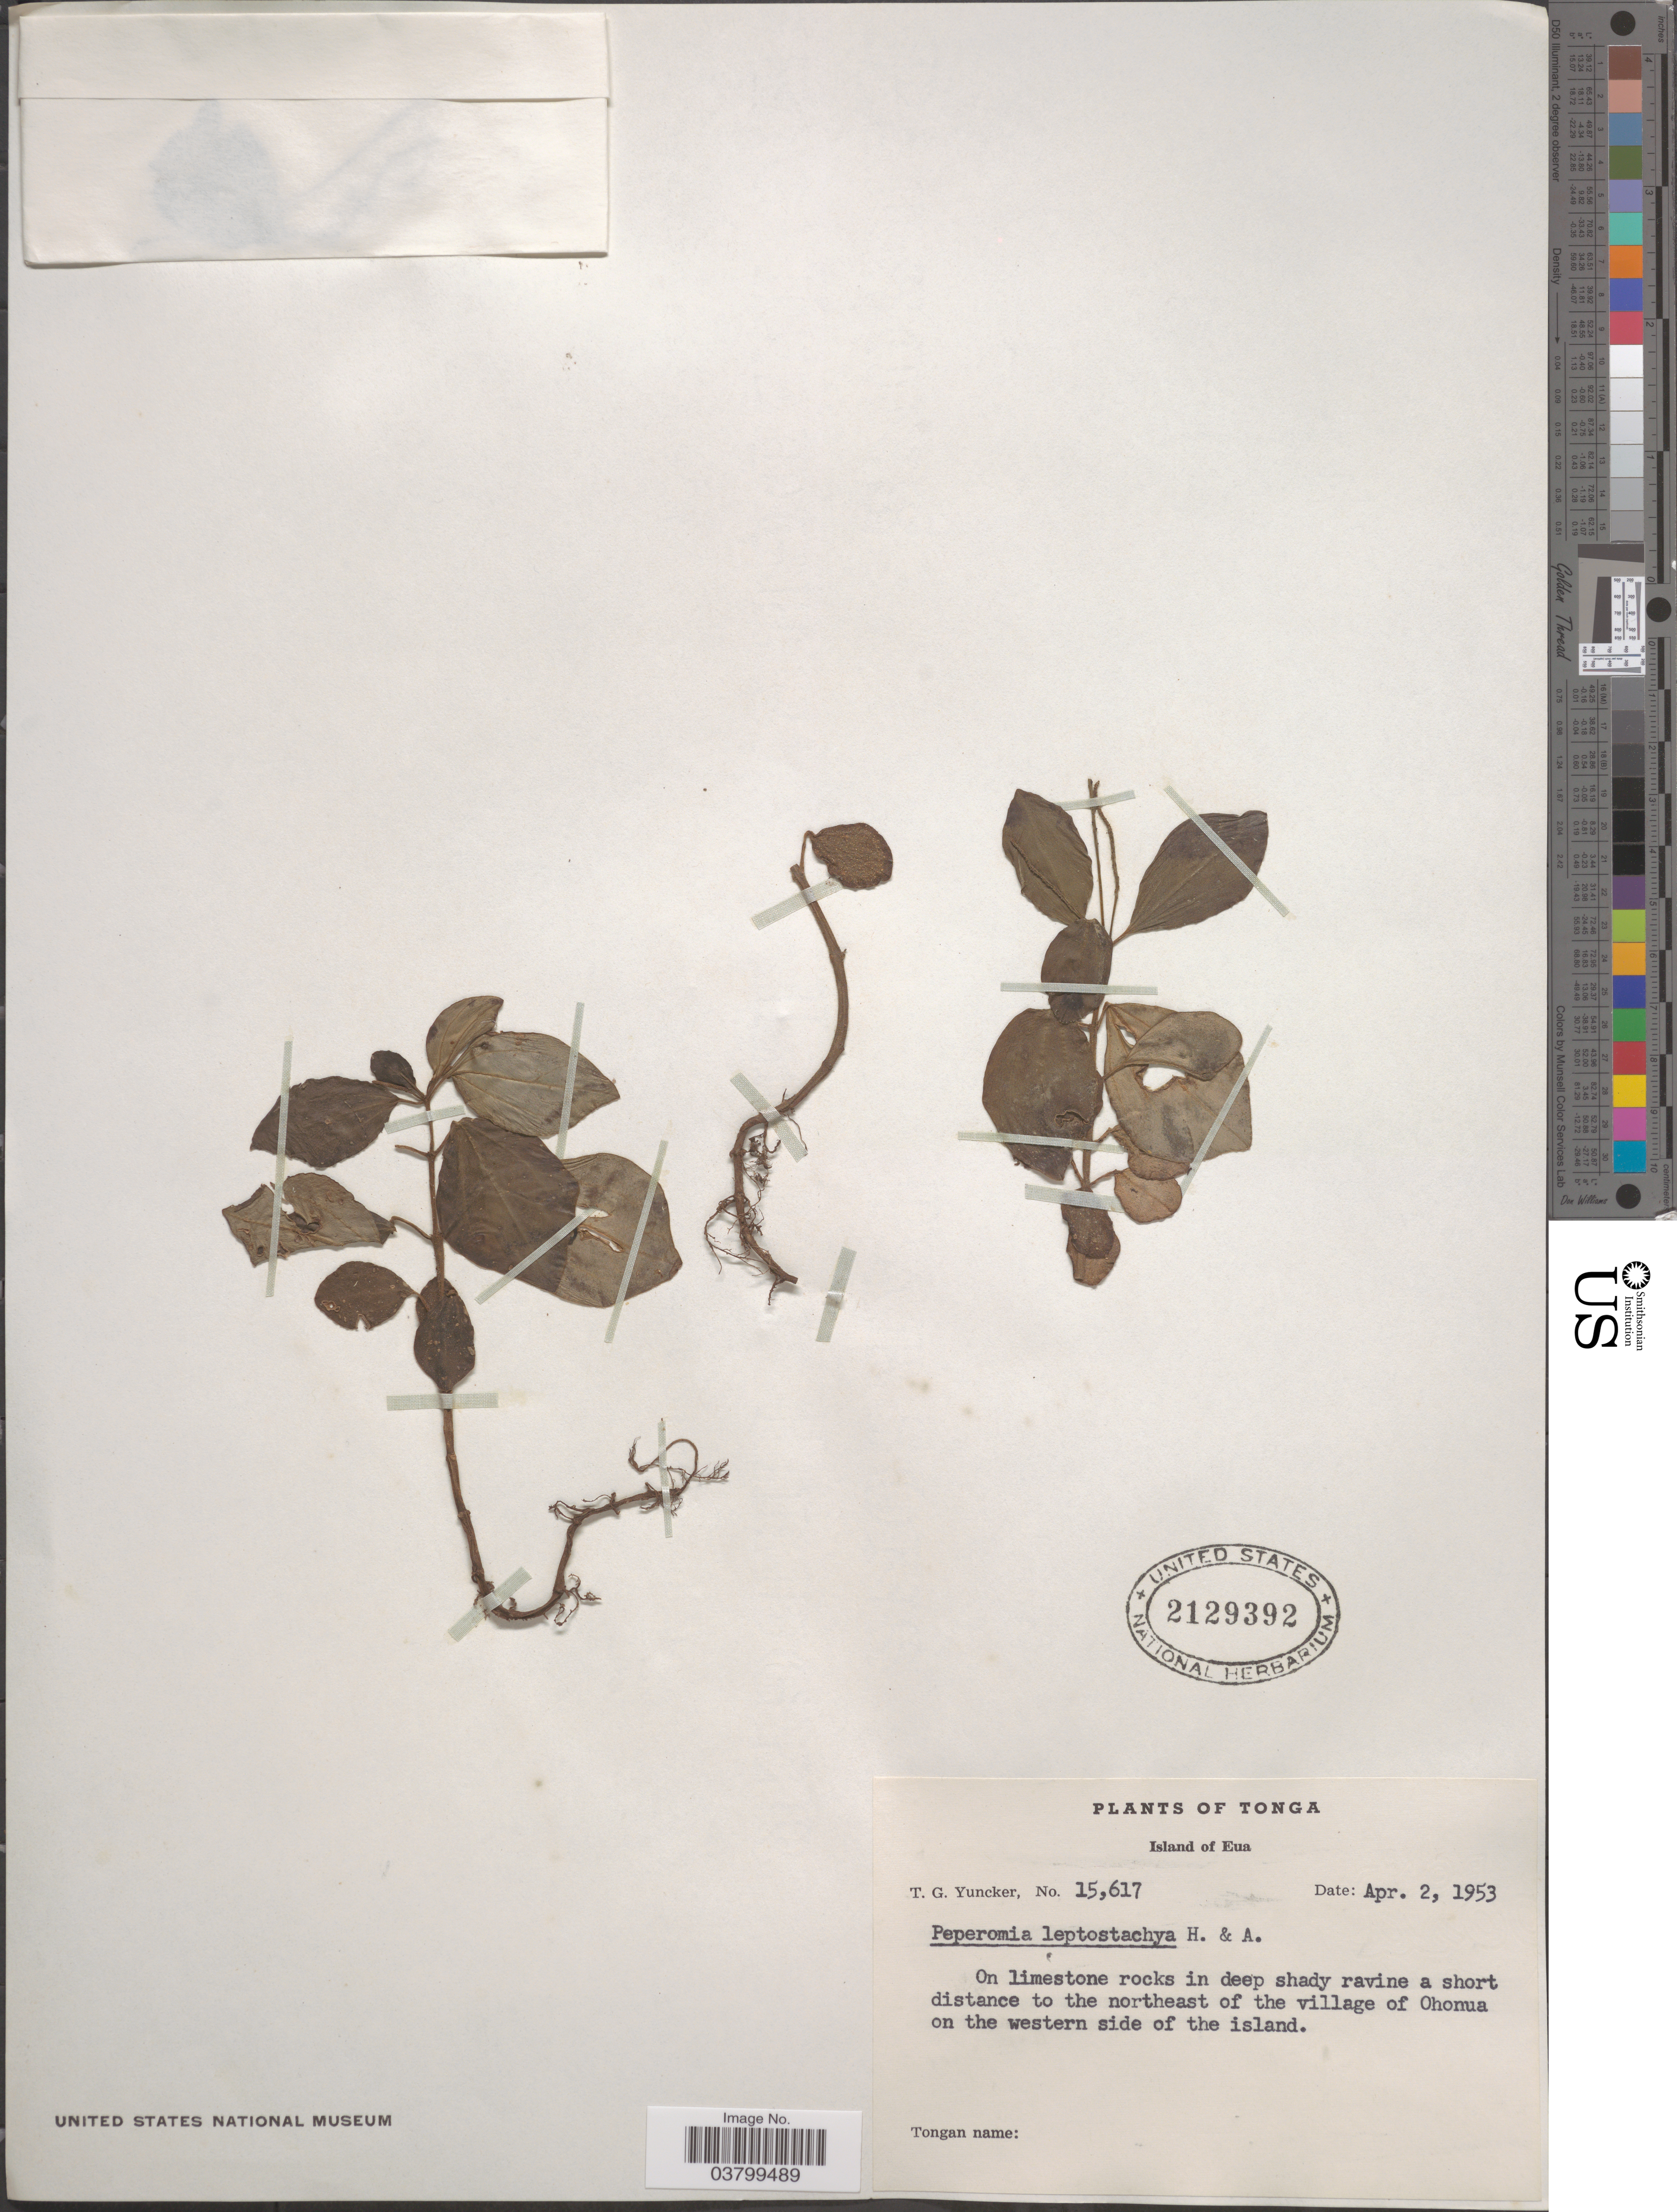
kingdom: Plantae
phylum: Tracheophyta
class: Magnoliopsida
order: Piperales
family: Piperaceae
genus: Peperomia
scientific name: Peperomia leptostachya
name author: Hook. & Arn.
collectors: T. G. Yuncker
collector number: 15617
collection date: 1953-04-02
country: Tonga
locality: Island of Eua. On limestone rocks in deep shady ravine a short distance to the northeast of the village of Ohonua on the western side of the island.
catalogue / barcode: US 2129392